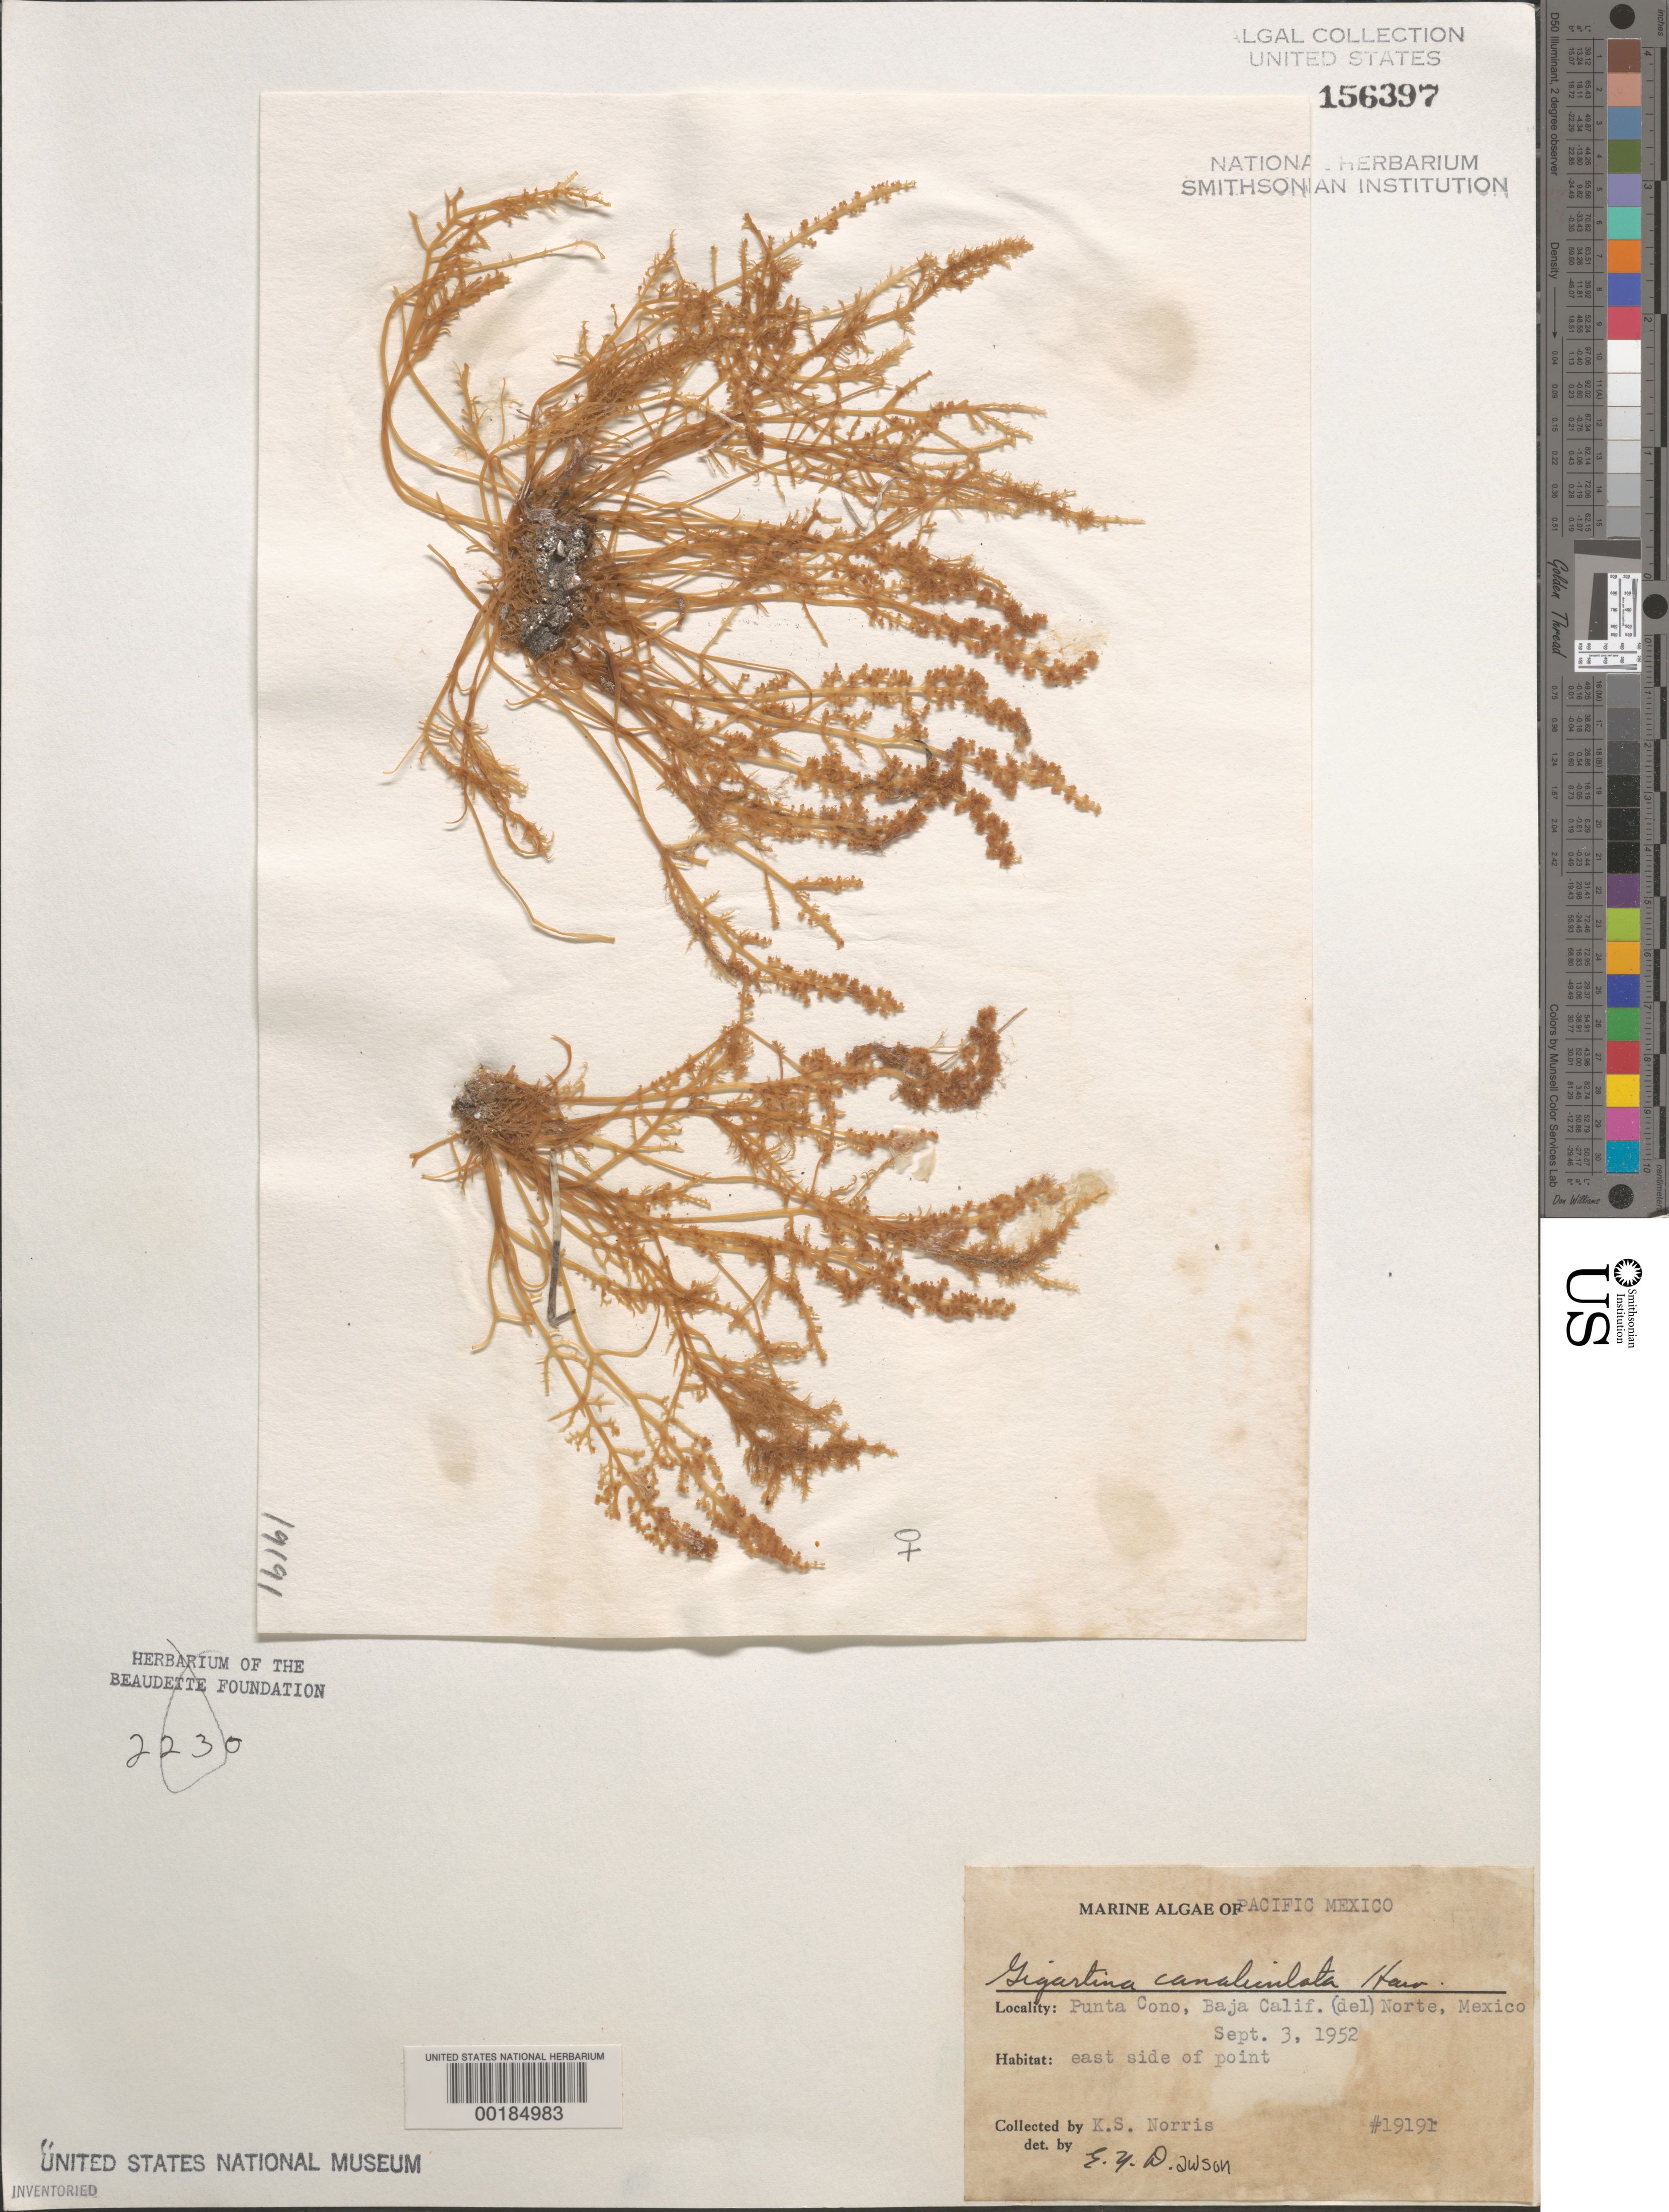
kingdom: Plantae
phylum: Rhodophyta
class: Florideophyceae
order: Gigartinales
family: Gigartinaceae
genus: Chondracanthus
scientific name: Chondracanthus canaliculatus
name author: (Harv.) Guiry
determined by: Algae name updating Project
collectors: K. S. Norris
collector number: EYD 19191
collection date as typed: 03 Sep 1952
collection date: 1952-09-03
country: Mexico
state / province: Baja California Norte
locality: Punta Cono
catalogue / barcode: US 156397